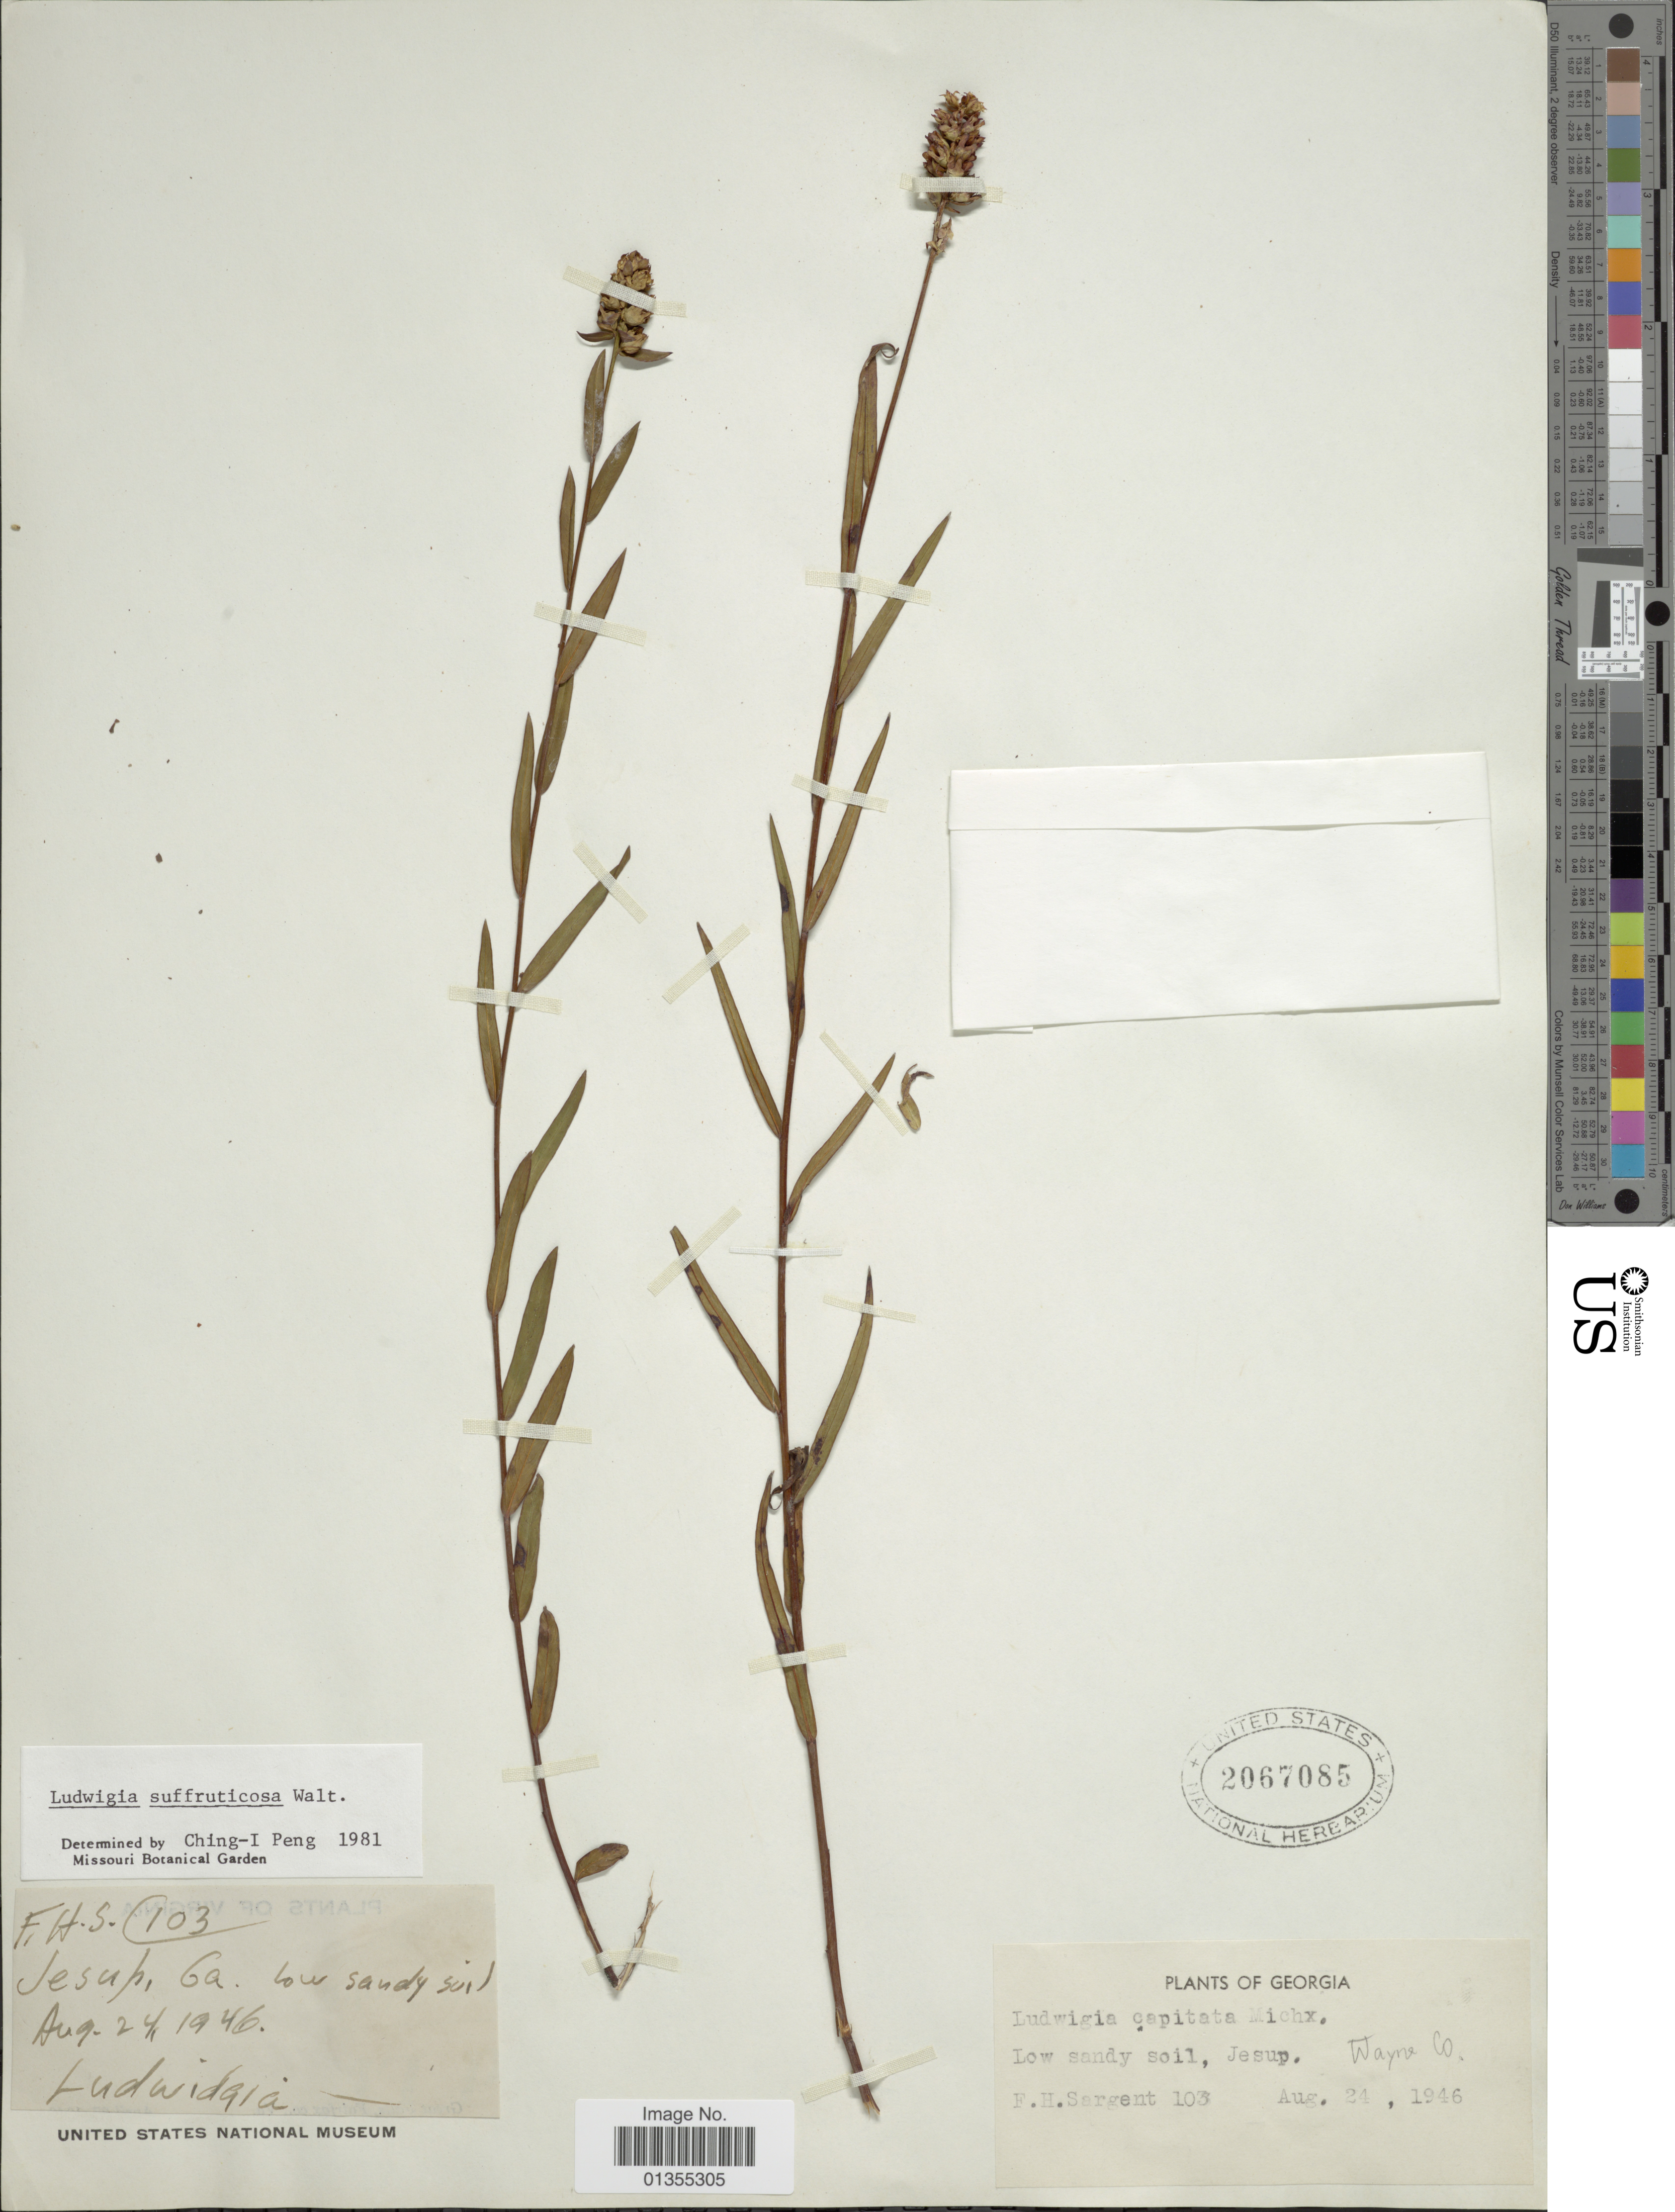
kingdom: Plantae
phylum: Tracheophyta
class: Magnoliopsida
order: Myrtales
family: Onagraceae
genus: Ludwigia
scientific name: Ludwigia suffruticosa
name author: Walter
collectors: F. H. Sargent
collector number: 103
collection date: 1946-08-24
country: United States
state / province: Georgia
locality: Low sandy soil, Jesup, Wayne Co.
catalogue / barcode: US 2067085